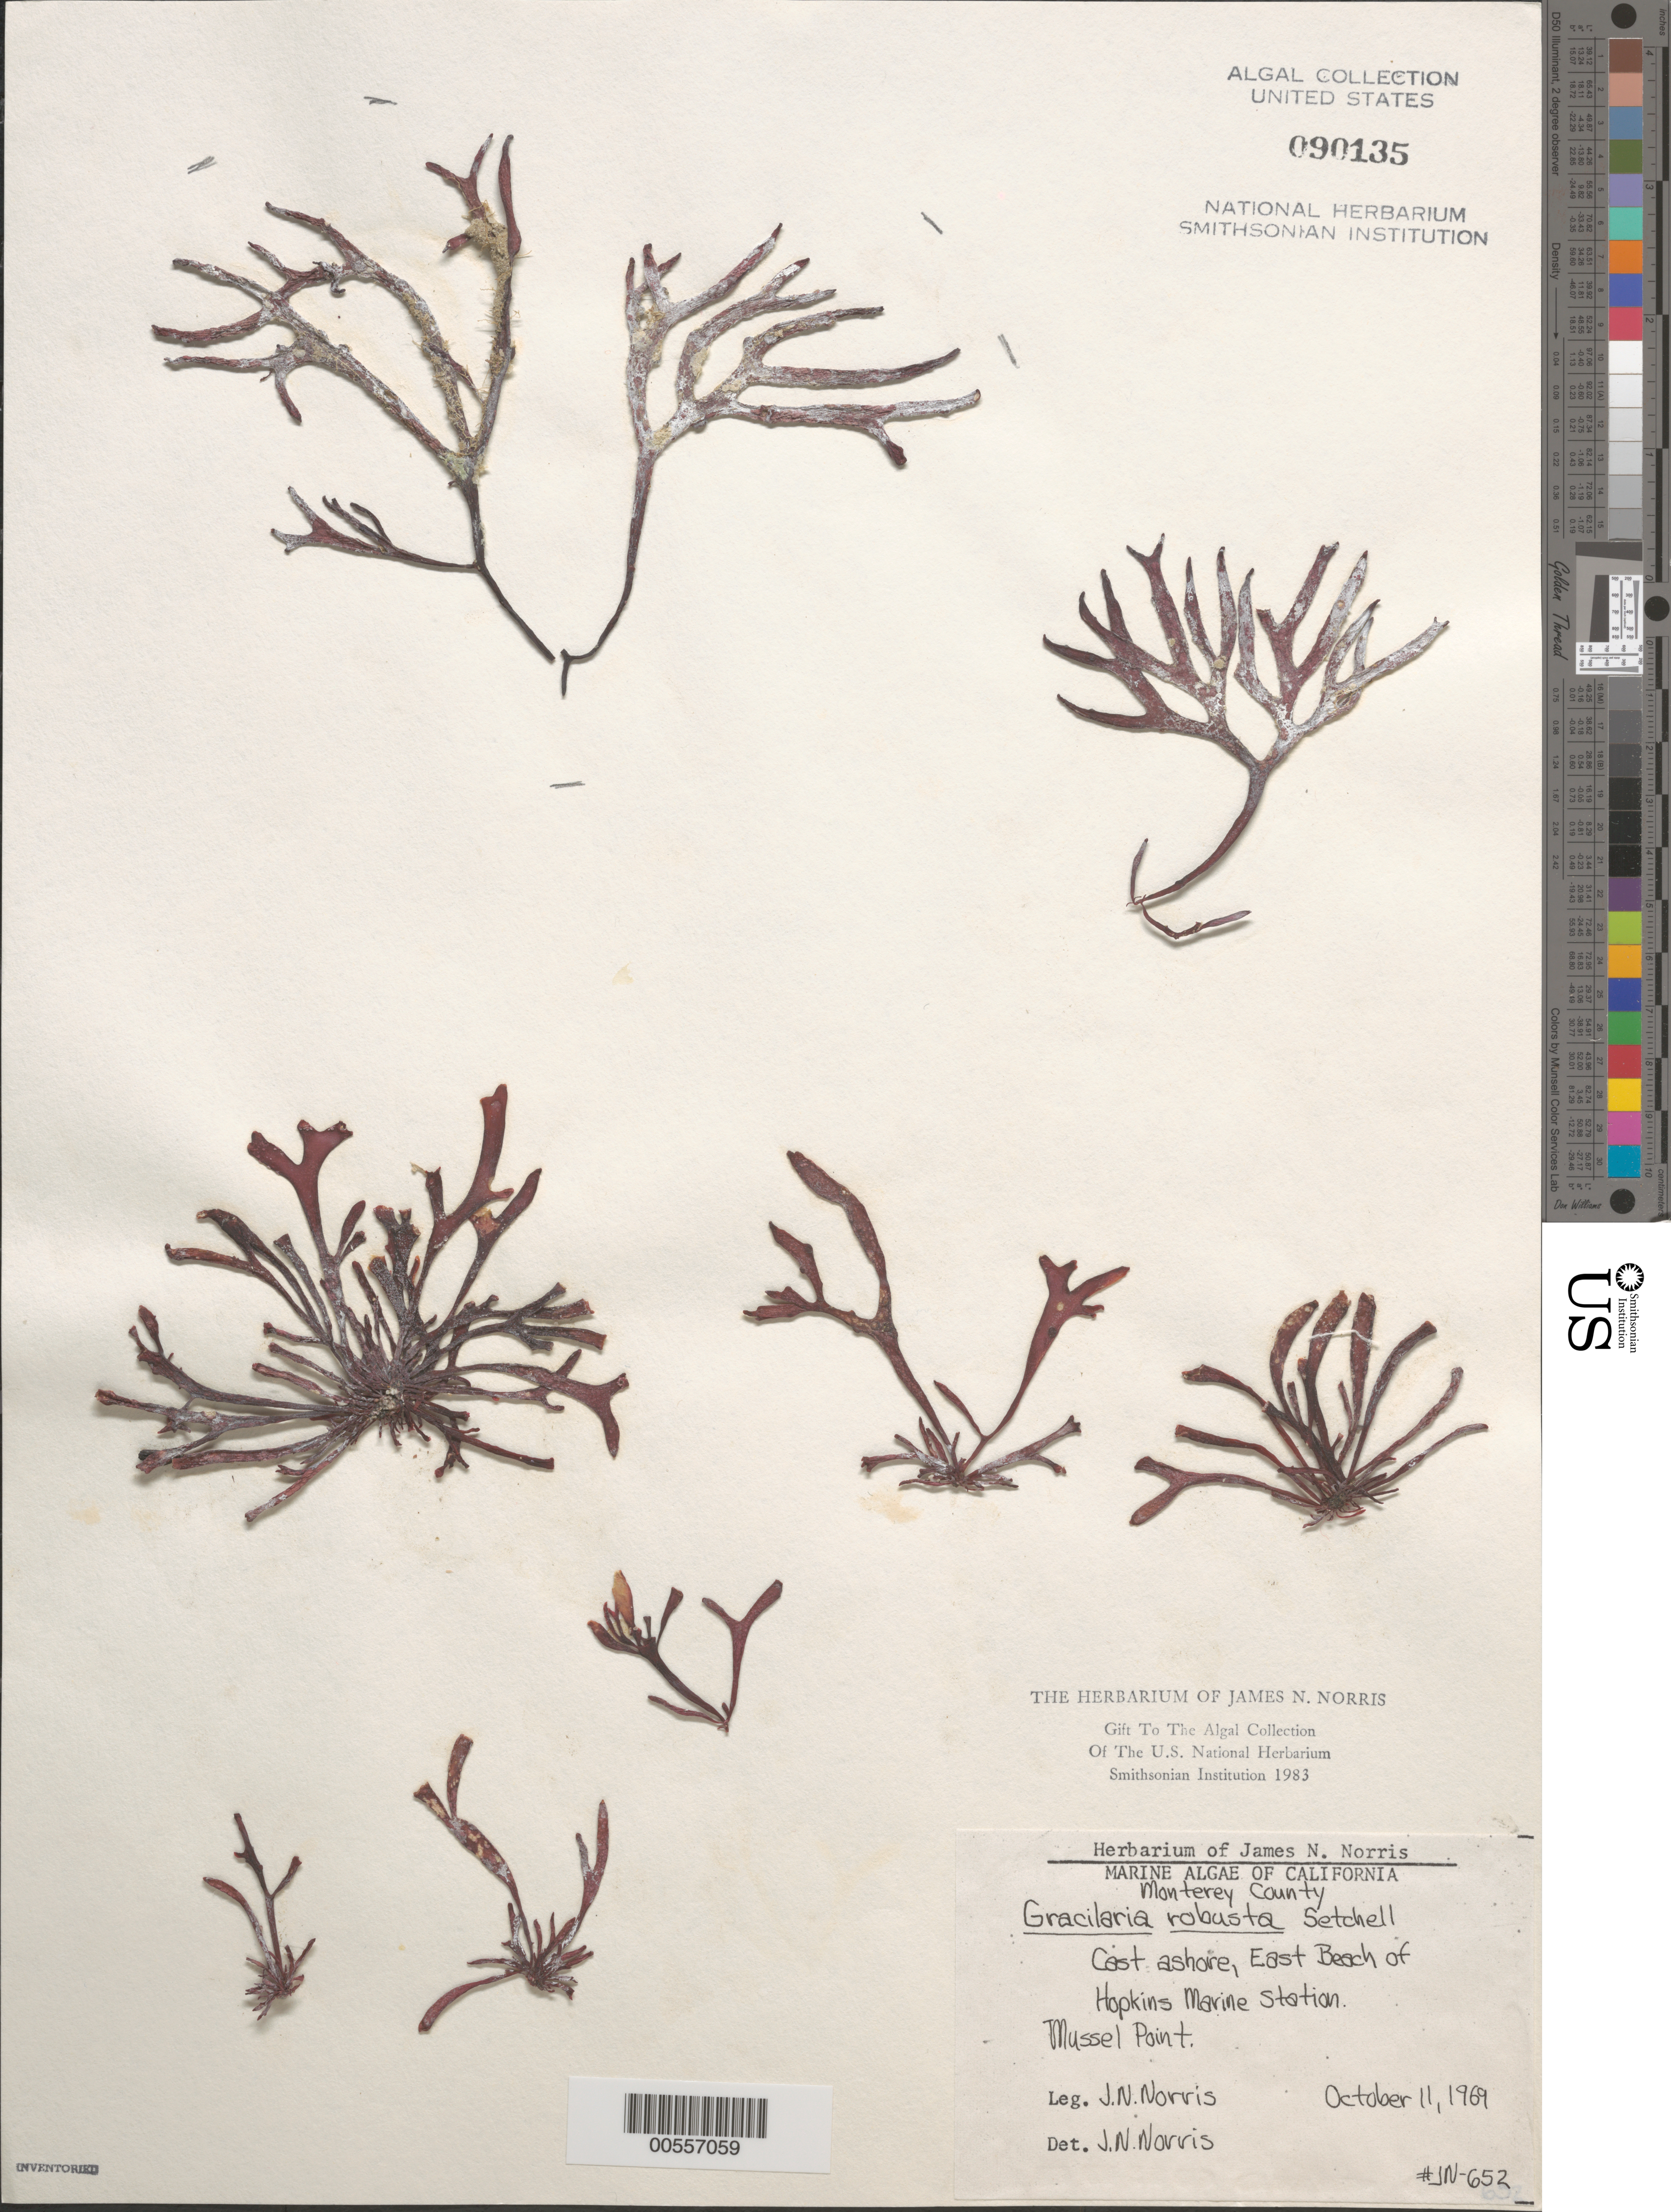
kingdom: Plantae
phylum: Rhodophyta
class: Florideophyceae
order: Gracilariales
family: Gracilariaceae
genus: Gracilaria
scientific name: Gracilaria robusta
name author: Setch. in Collins et al.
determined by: Norris, James N.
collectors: J. N. Norris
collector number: JN-652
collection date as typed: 11 Oct 1969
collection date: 1969-10-11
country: United States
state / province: California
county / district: Monterey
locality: East Beach, Hopkins Marine Station, Mussel Point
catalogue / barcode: US 90135